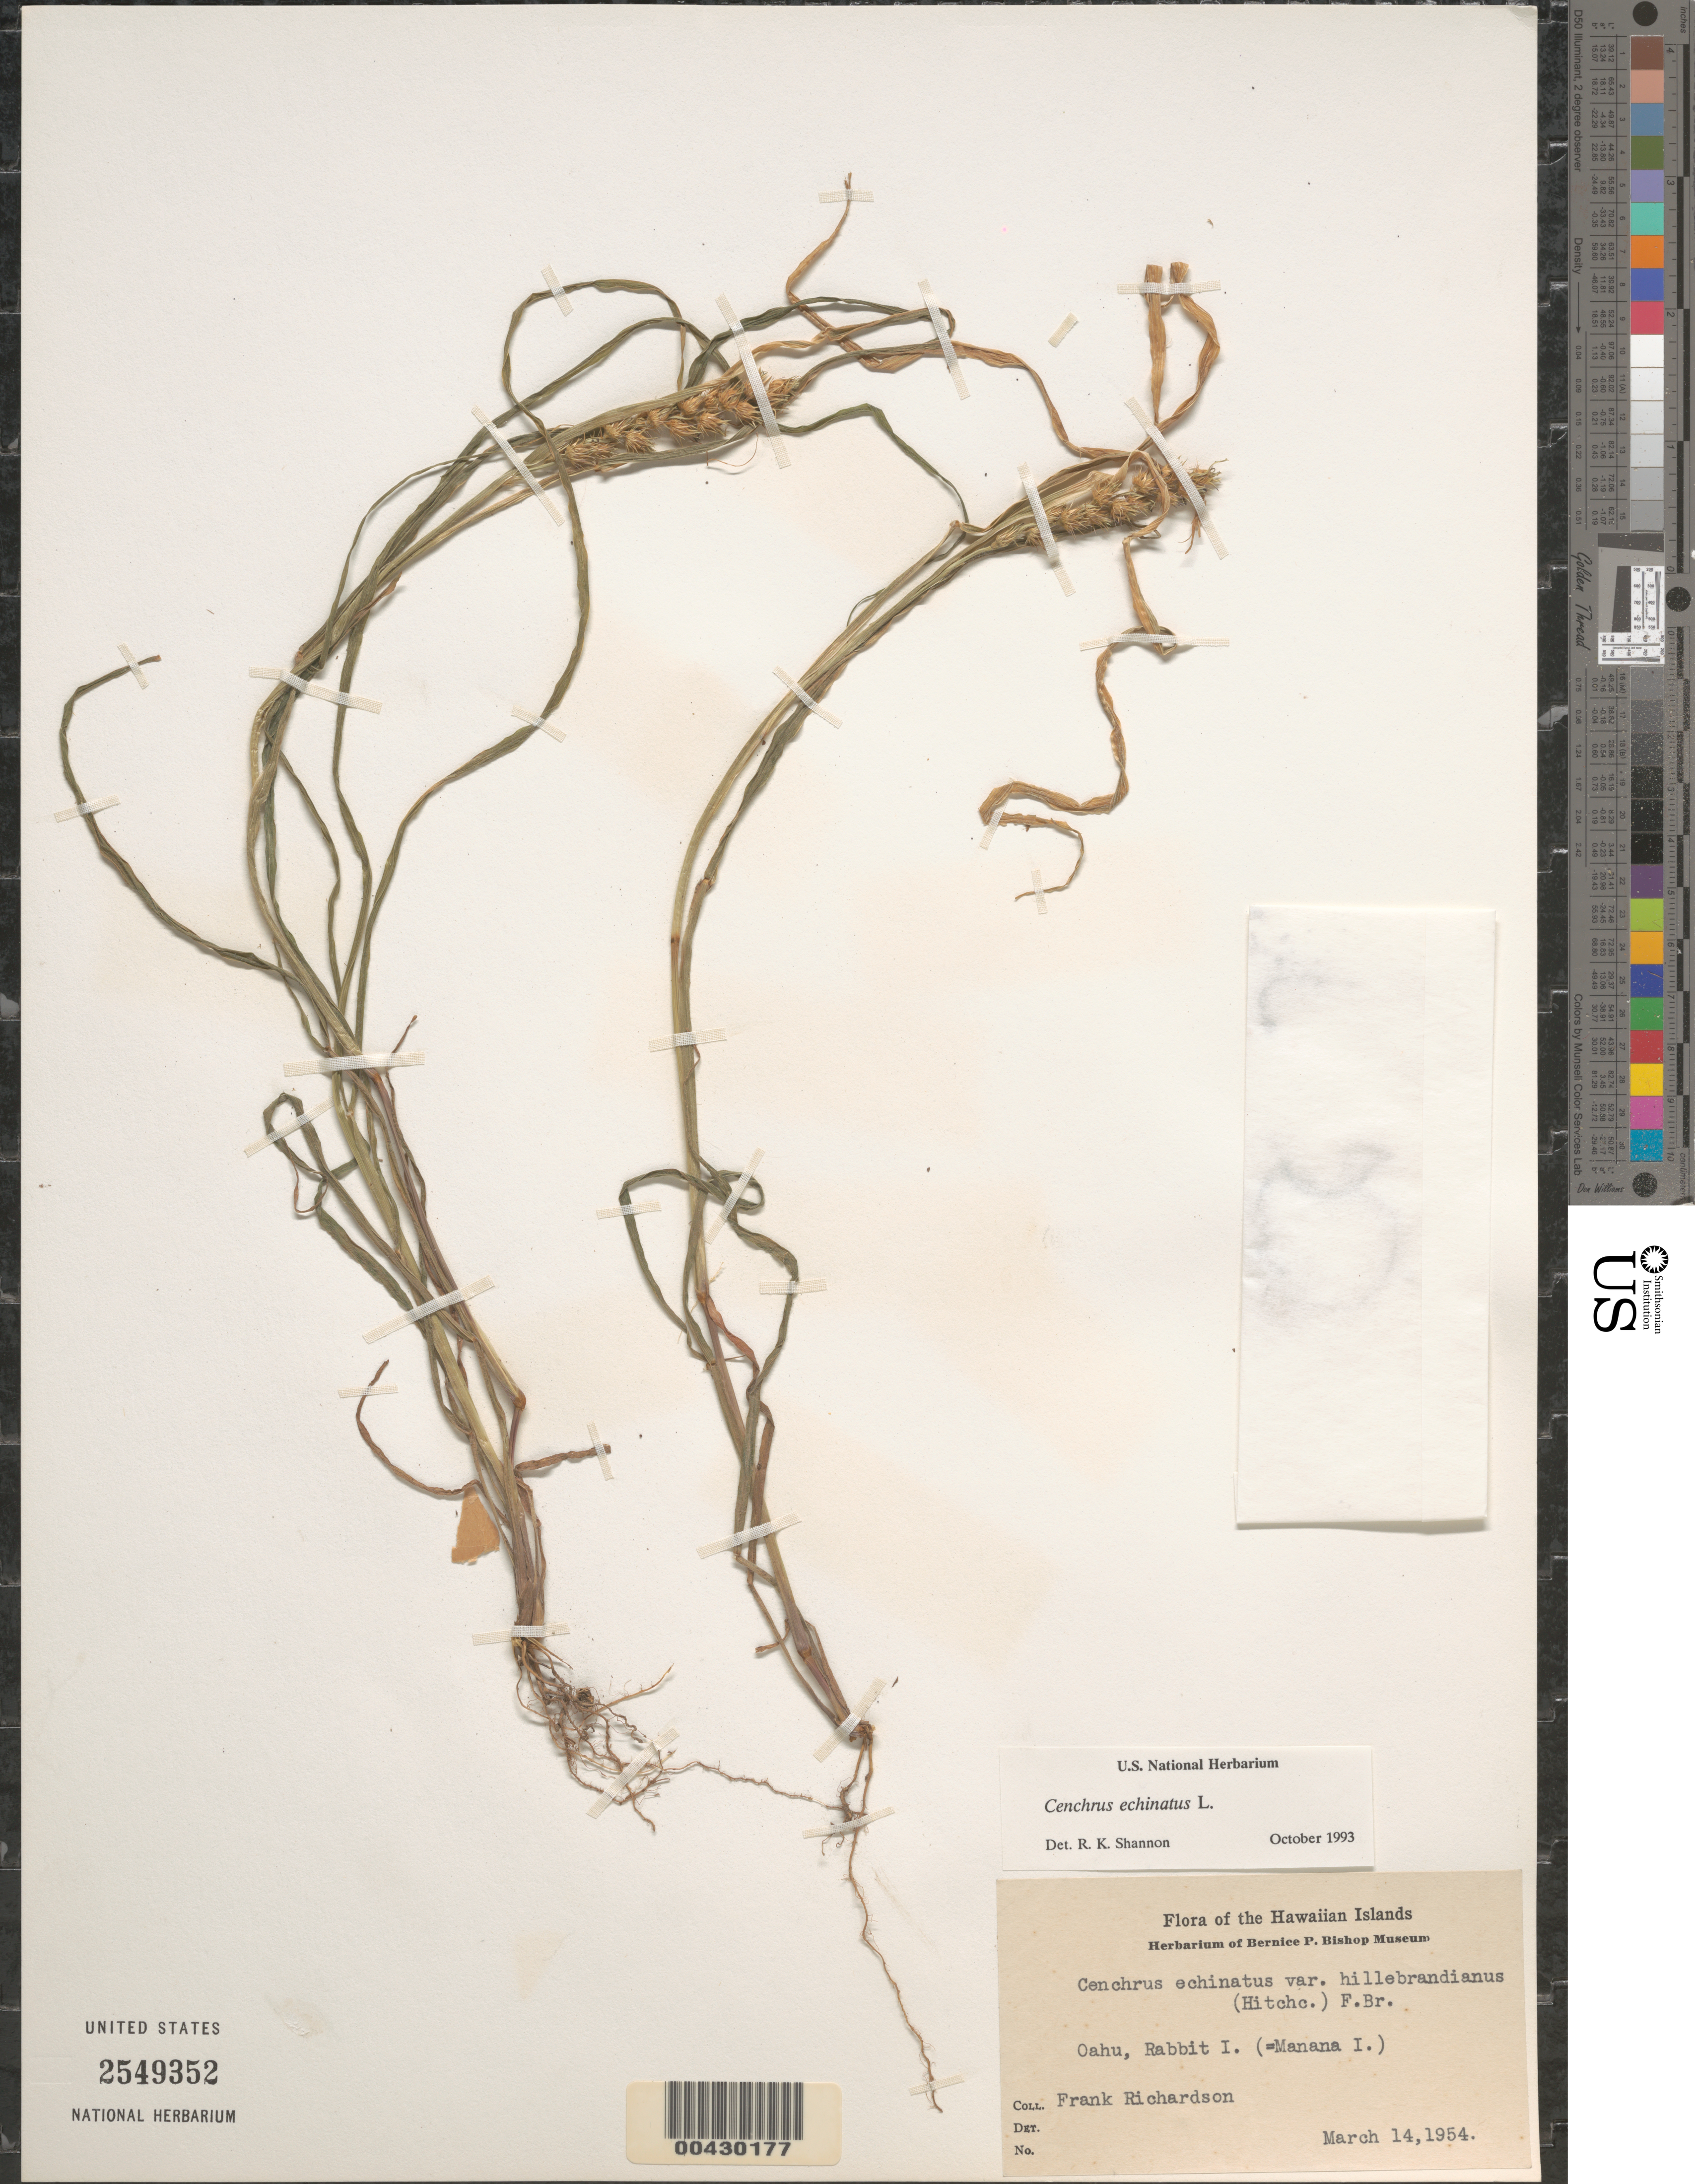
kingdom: Plantae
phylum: Tracheophyta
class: Liliopsida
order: Poales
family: Poaceae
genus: Cenchrus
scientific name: Cenchrus echinatus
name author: L.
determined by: Shannon, R. K., (UNITED STATES)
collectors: F. Richardson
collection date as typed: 14 Mar 1954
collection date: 1954-03-14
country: United States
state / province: Hawaii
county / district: Honolulu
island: Manana [Rabbit]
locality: Oahu, Rabbit Island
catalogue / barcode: US 2549352